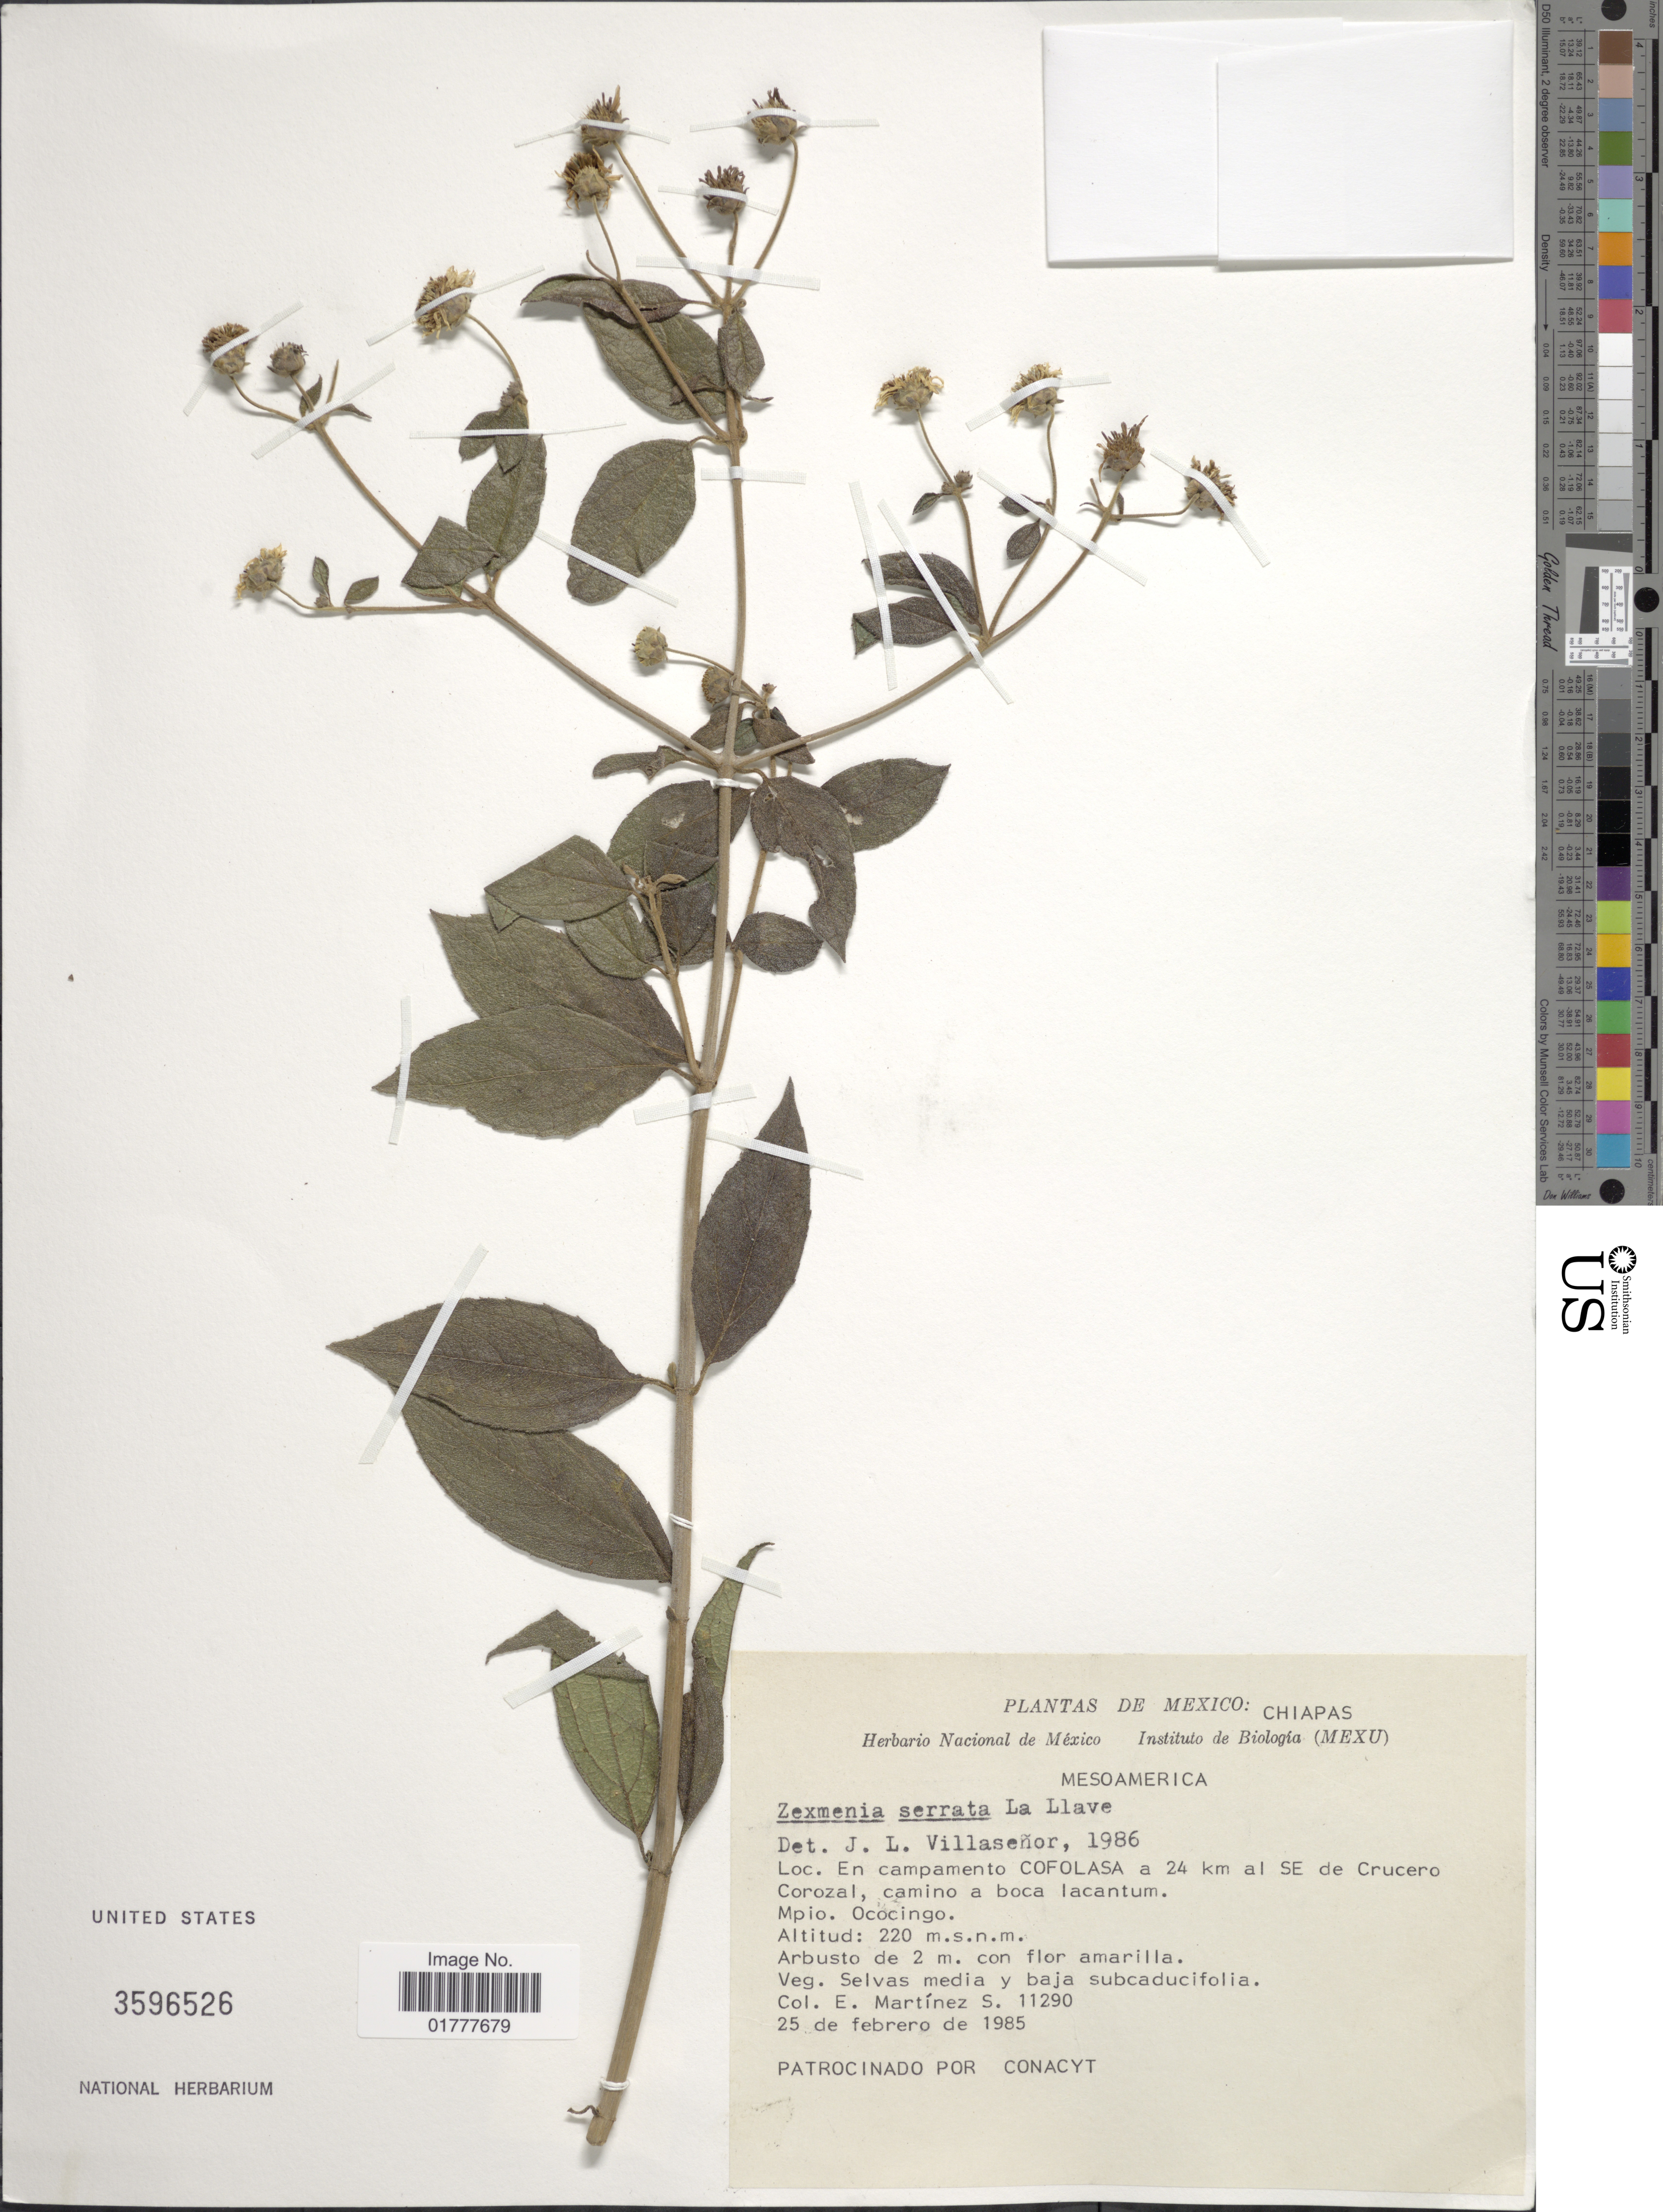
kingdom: Plantae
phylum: Tracheophyta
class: Magnoliopsida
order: Asterales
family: Asteraceae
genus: Zexmenia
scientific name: Zexmenia serrata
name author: La Llave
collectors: E. M. Martínez S.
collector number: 11290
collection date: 1985-02-25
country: Mexico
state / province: Chiapas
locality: Mexico: Chiapas. Mesoamerica. En campamento COFOLASA a 24 km al SE de Crucero Corozal, camino a boca lacantum. Mpio: Ococingo.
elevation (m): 220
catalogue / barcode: US 3596526